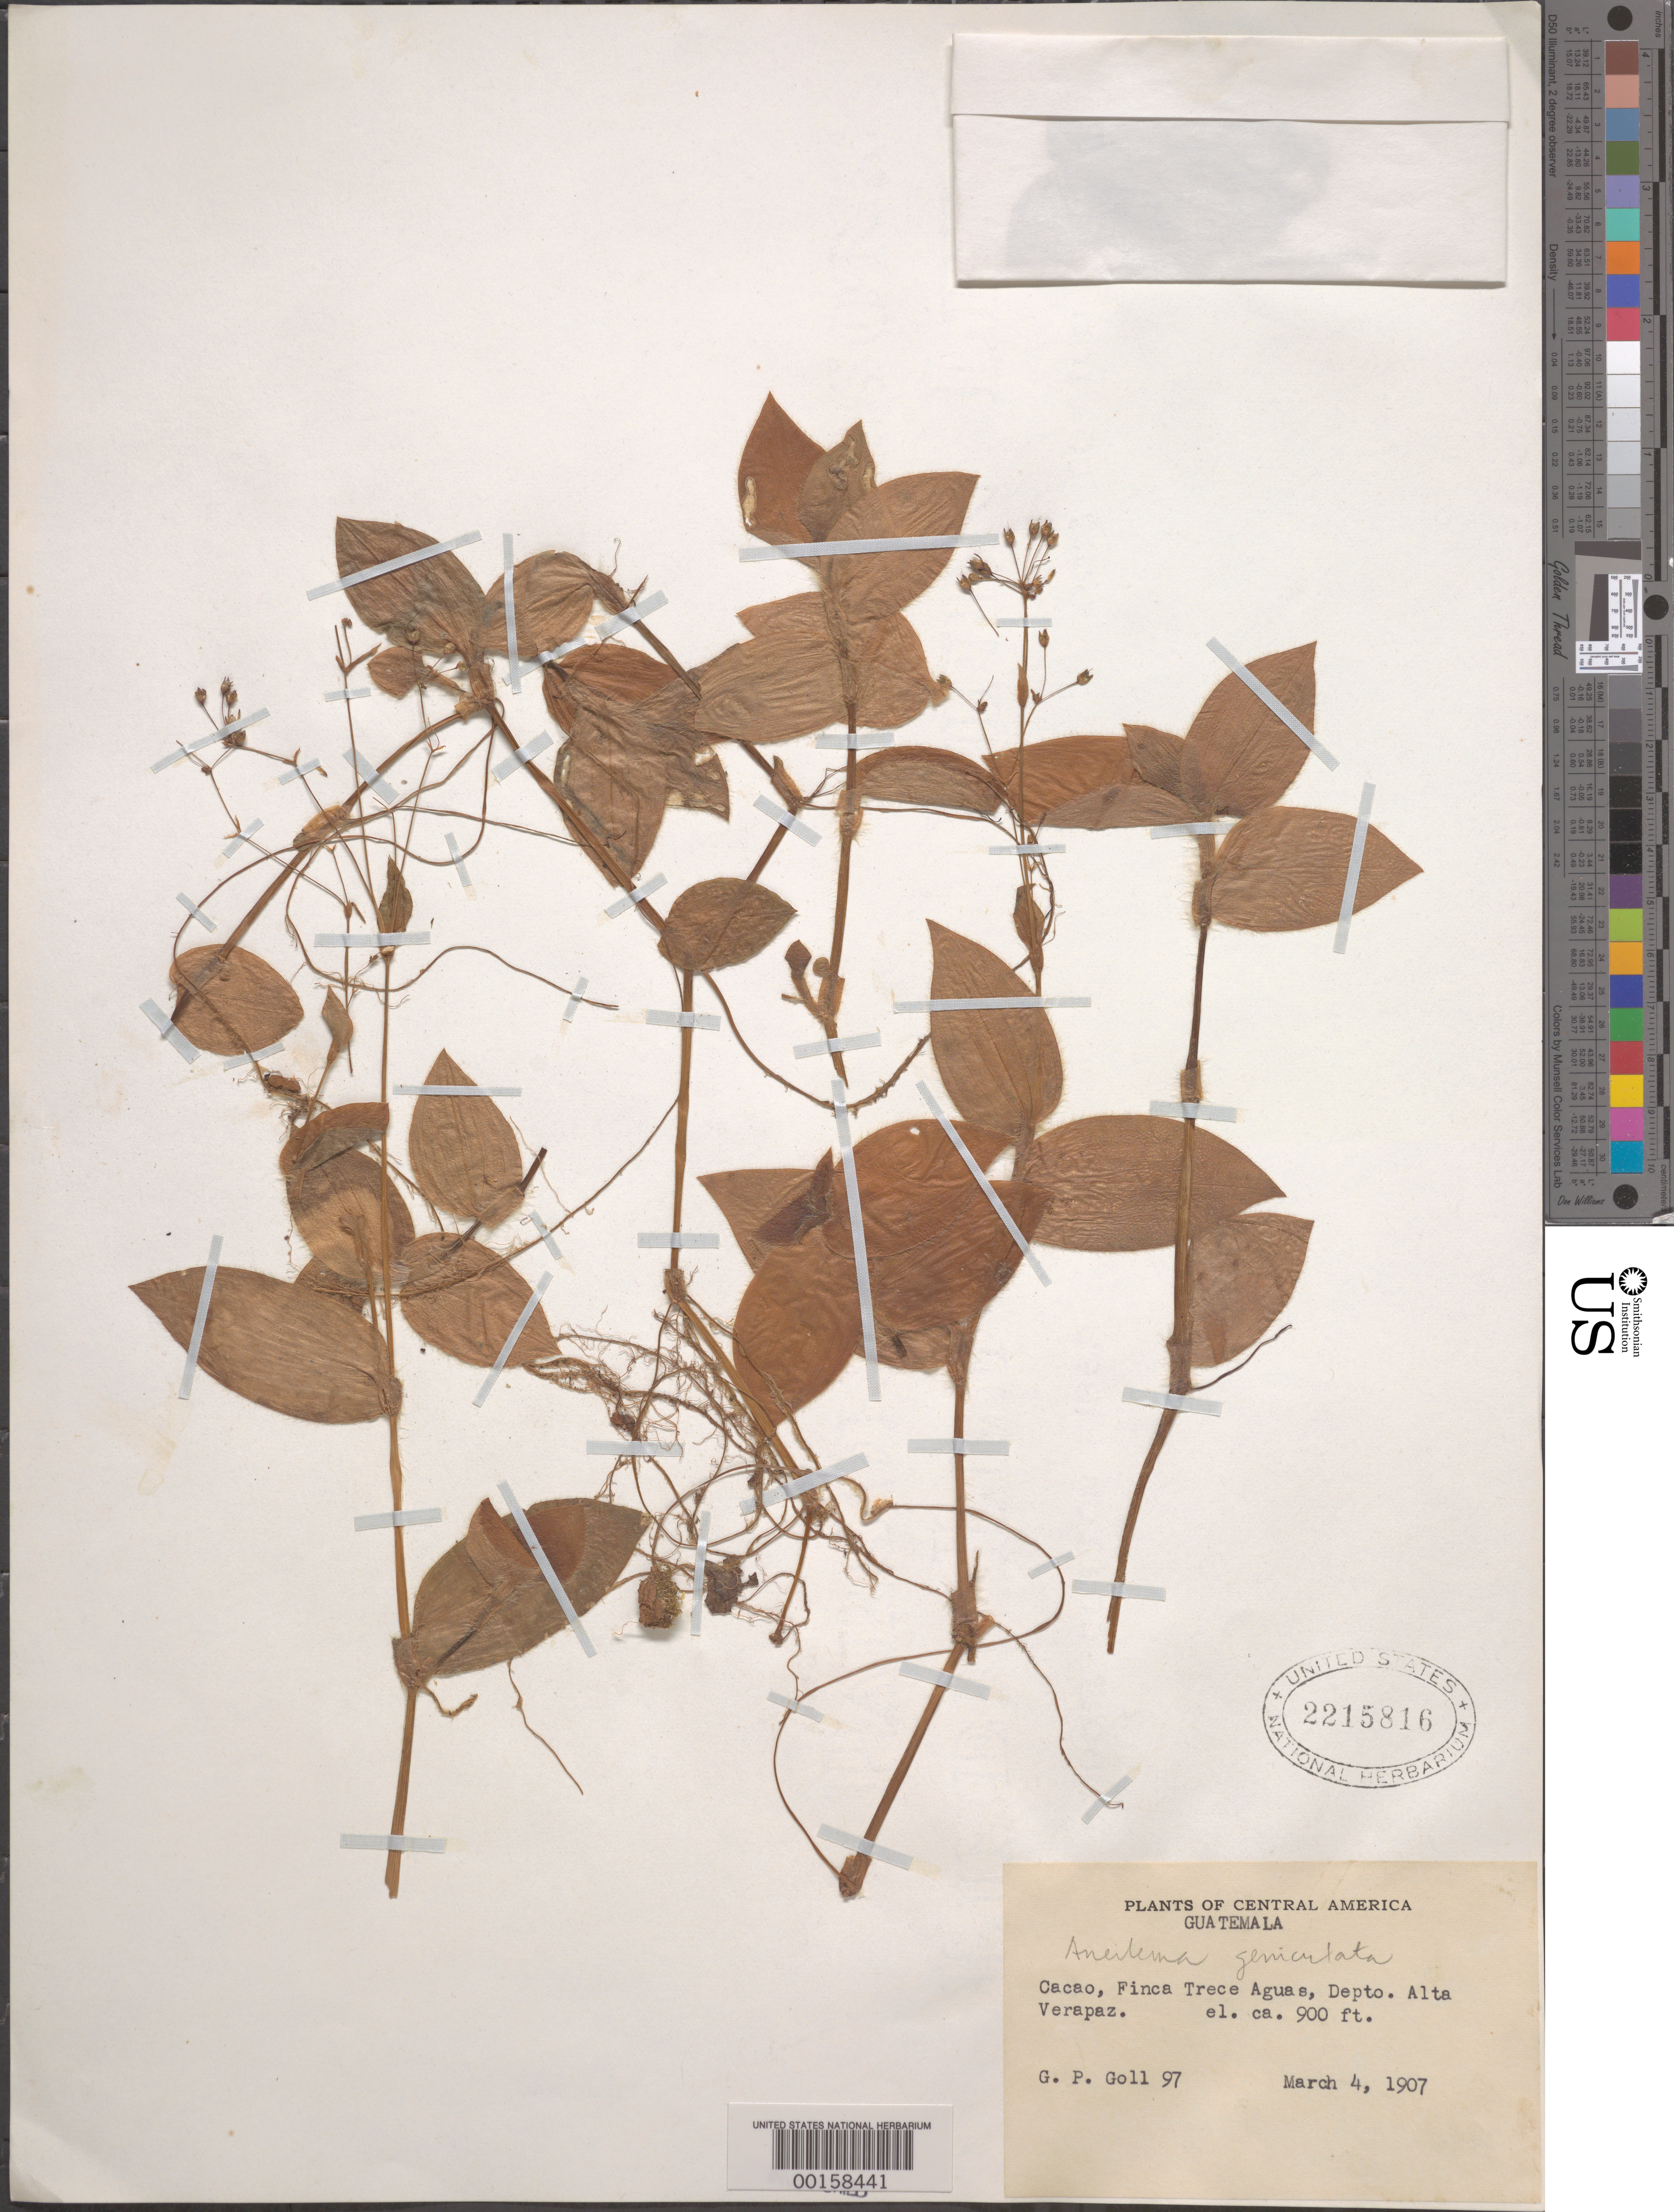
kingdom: Plantae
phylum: Tracheophyta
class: Liliopsida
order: Commelinales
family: Commelinaceae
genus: Gibasis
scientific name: Gibasis geniculata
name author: (Jacq.) Rohweder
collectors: G. Goll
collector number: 97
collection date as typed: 04 Mar 1907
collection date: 1907-03-04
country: Guatemala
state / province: Alta Verapaz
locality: Cacao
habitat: Fields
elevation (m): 275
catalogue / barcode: US 2215816